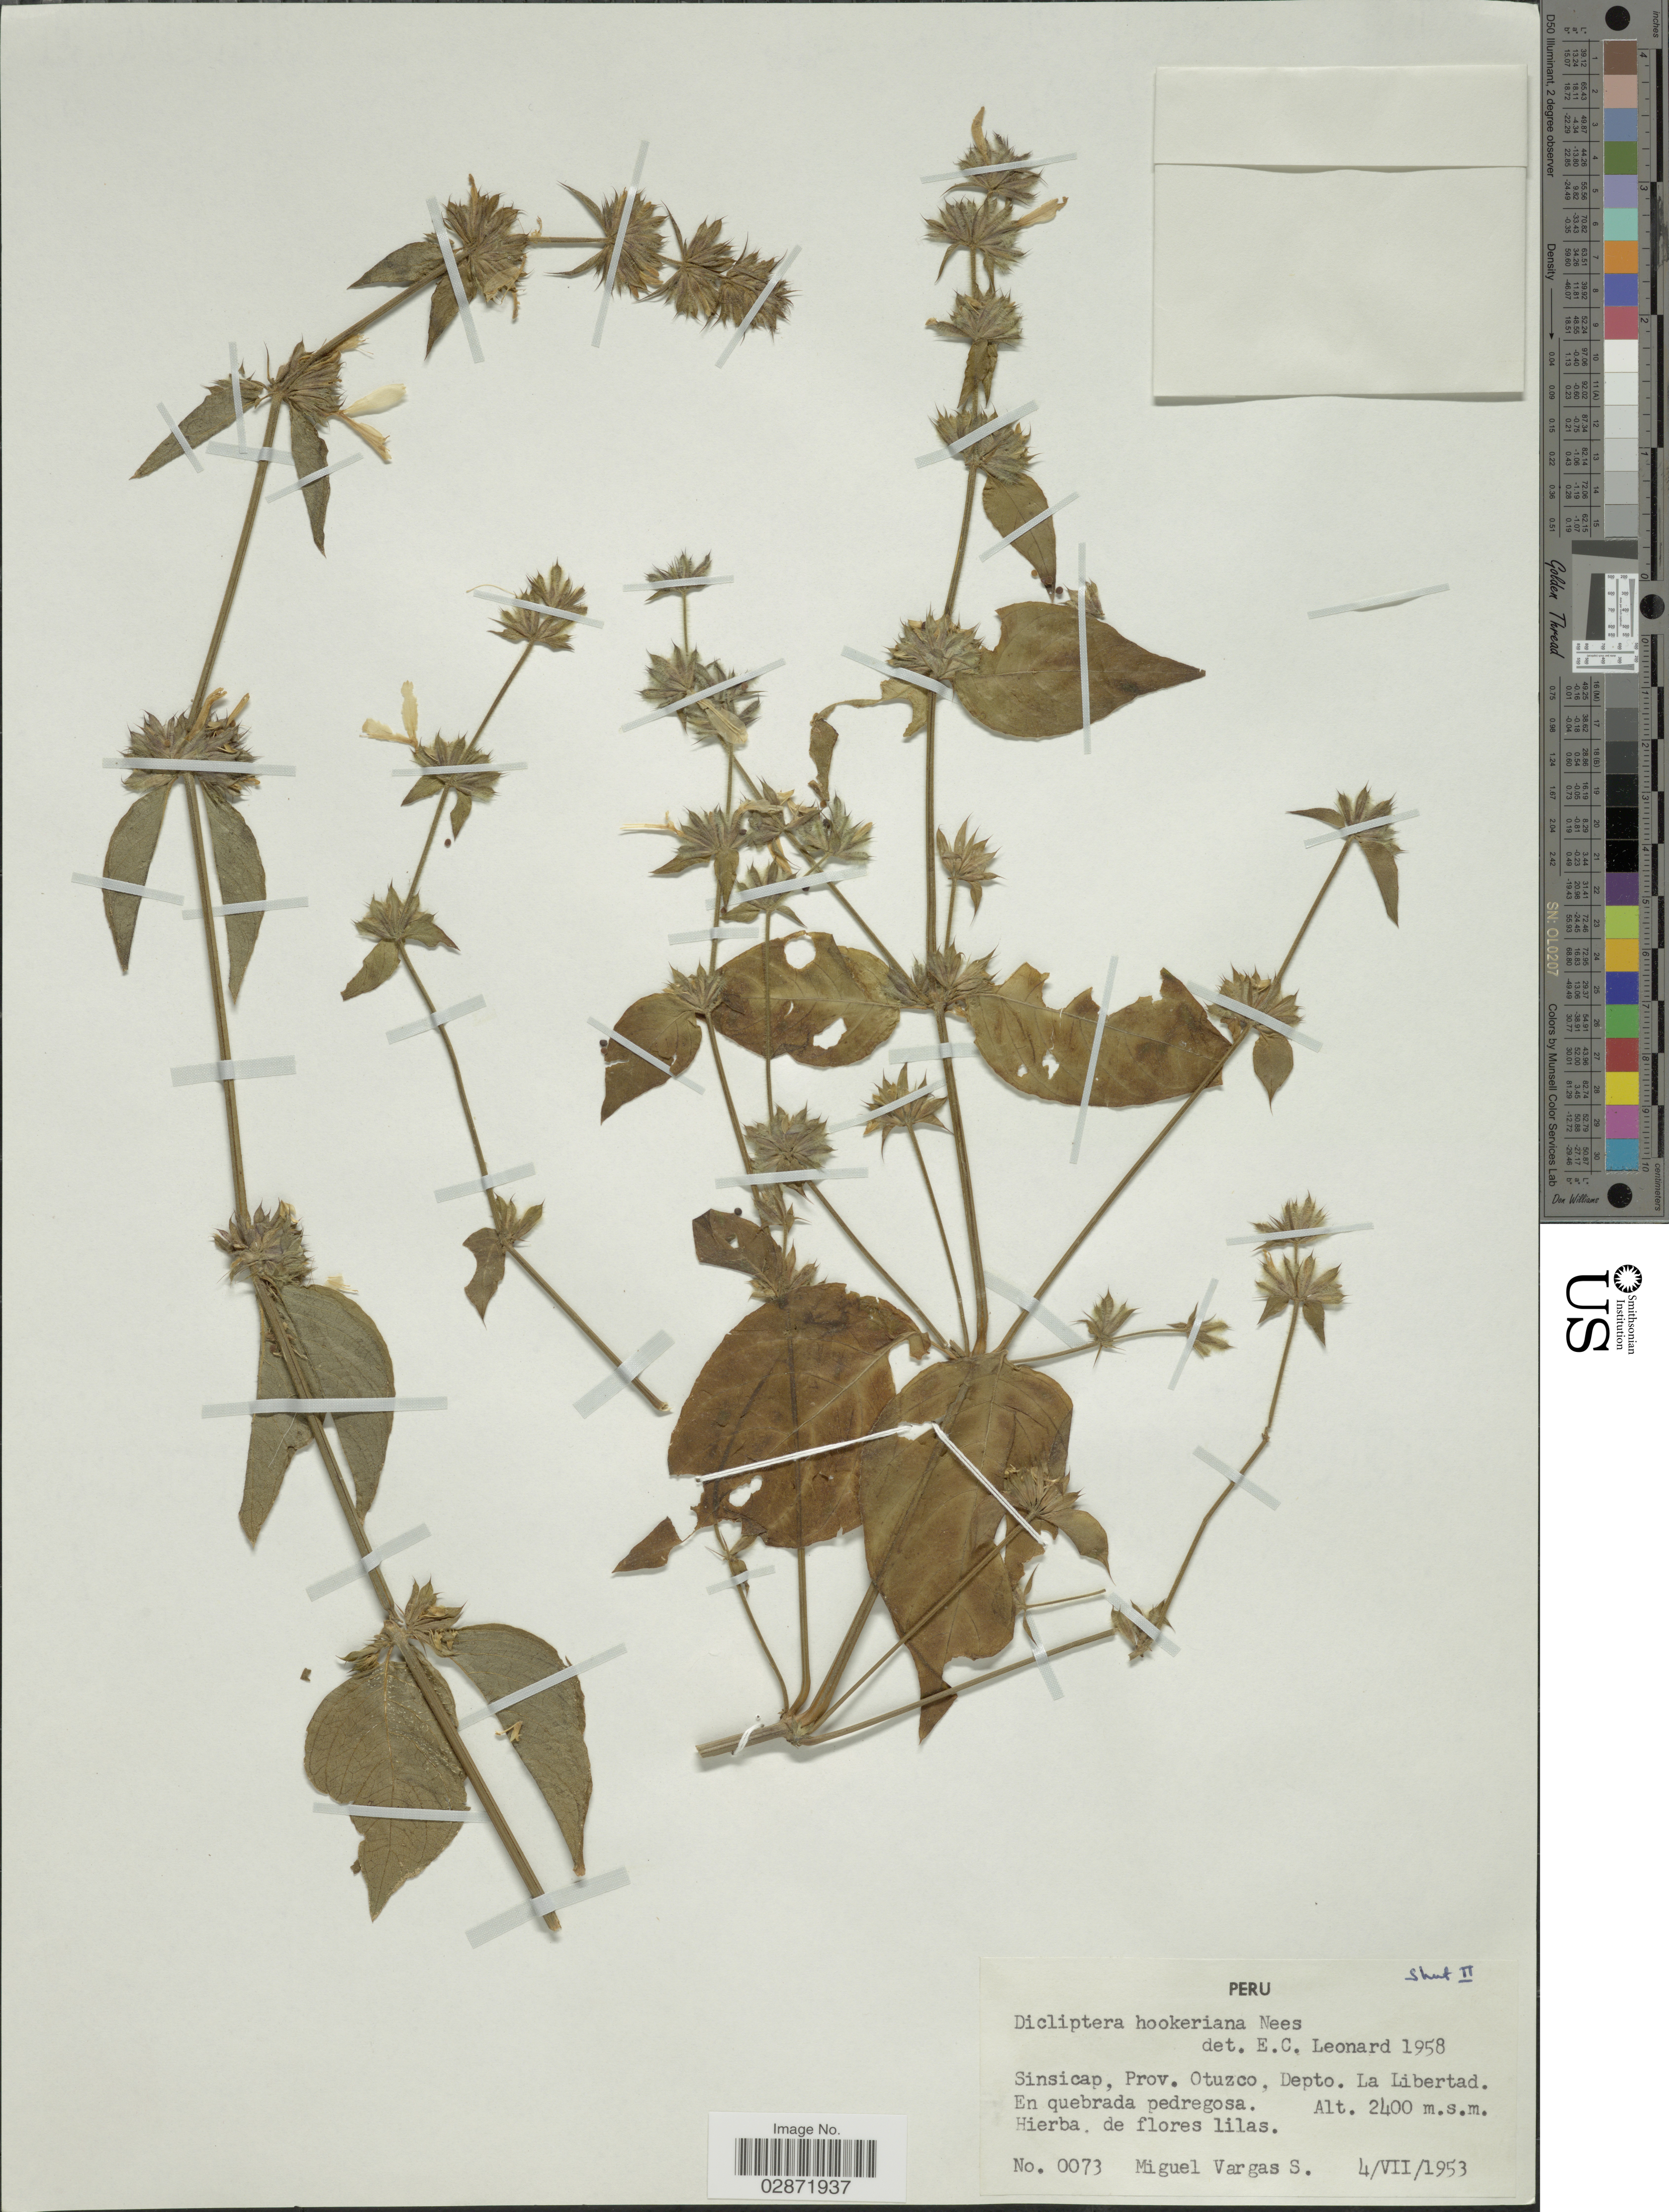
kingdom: Plantae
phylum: Tracheophyta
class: Magnoliopsida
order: Lamiales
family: Acanthaceae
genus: Dicliptera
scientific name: Dicliptera hookeriana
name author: Nees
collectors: M. Vargas S.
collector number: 0073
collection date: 1953-07-04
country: Peru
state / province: La Libertad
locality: Sinsicap, Prov. Otuzco, Depto. La Libertad.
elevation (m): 2400